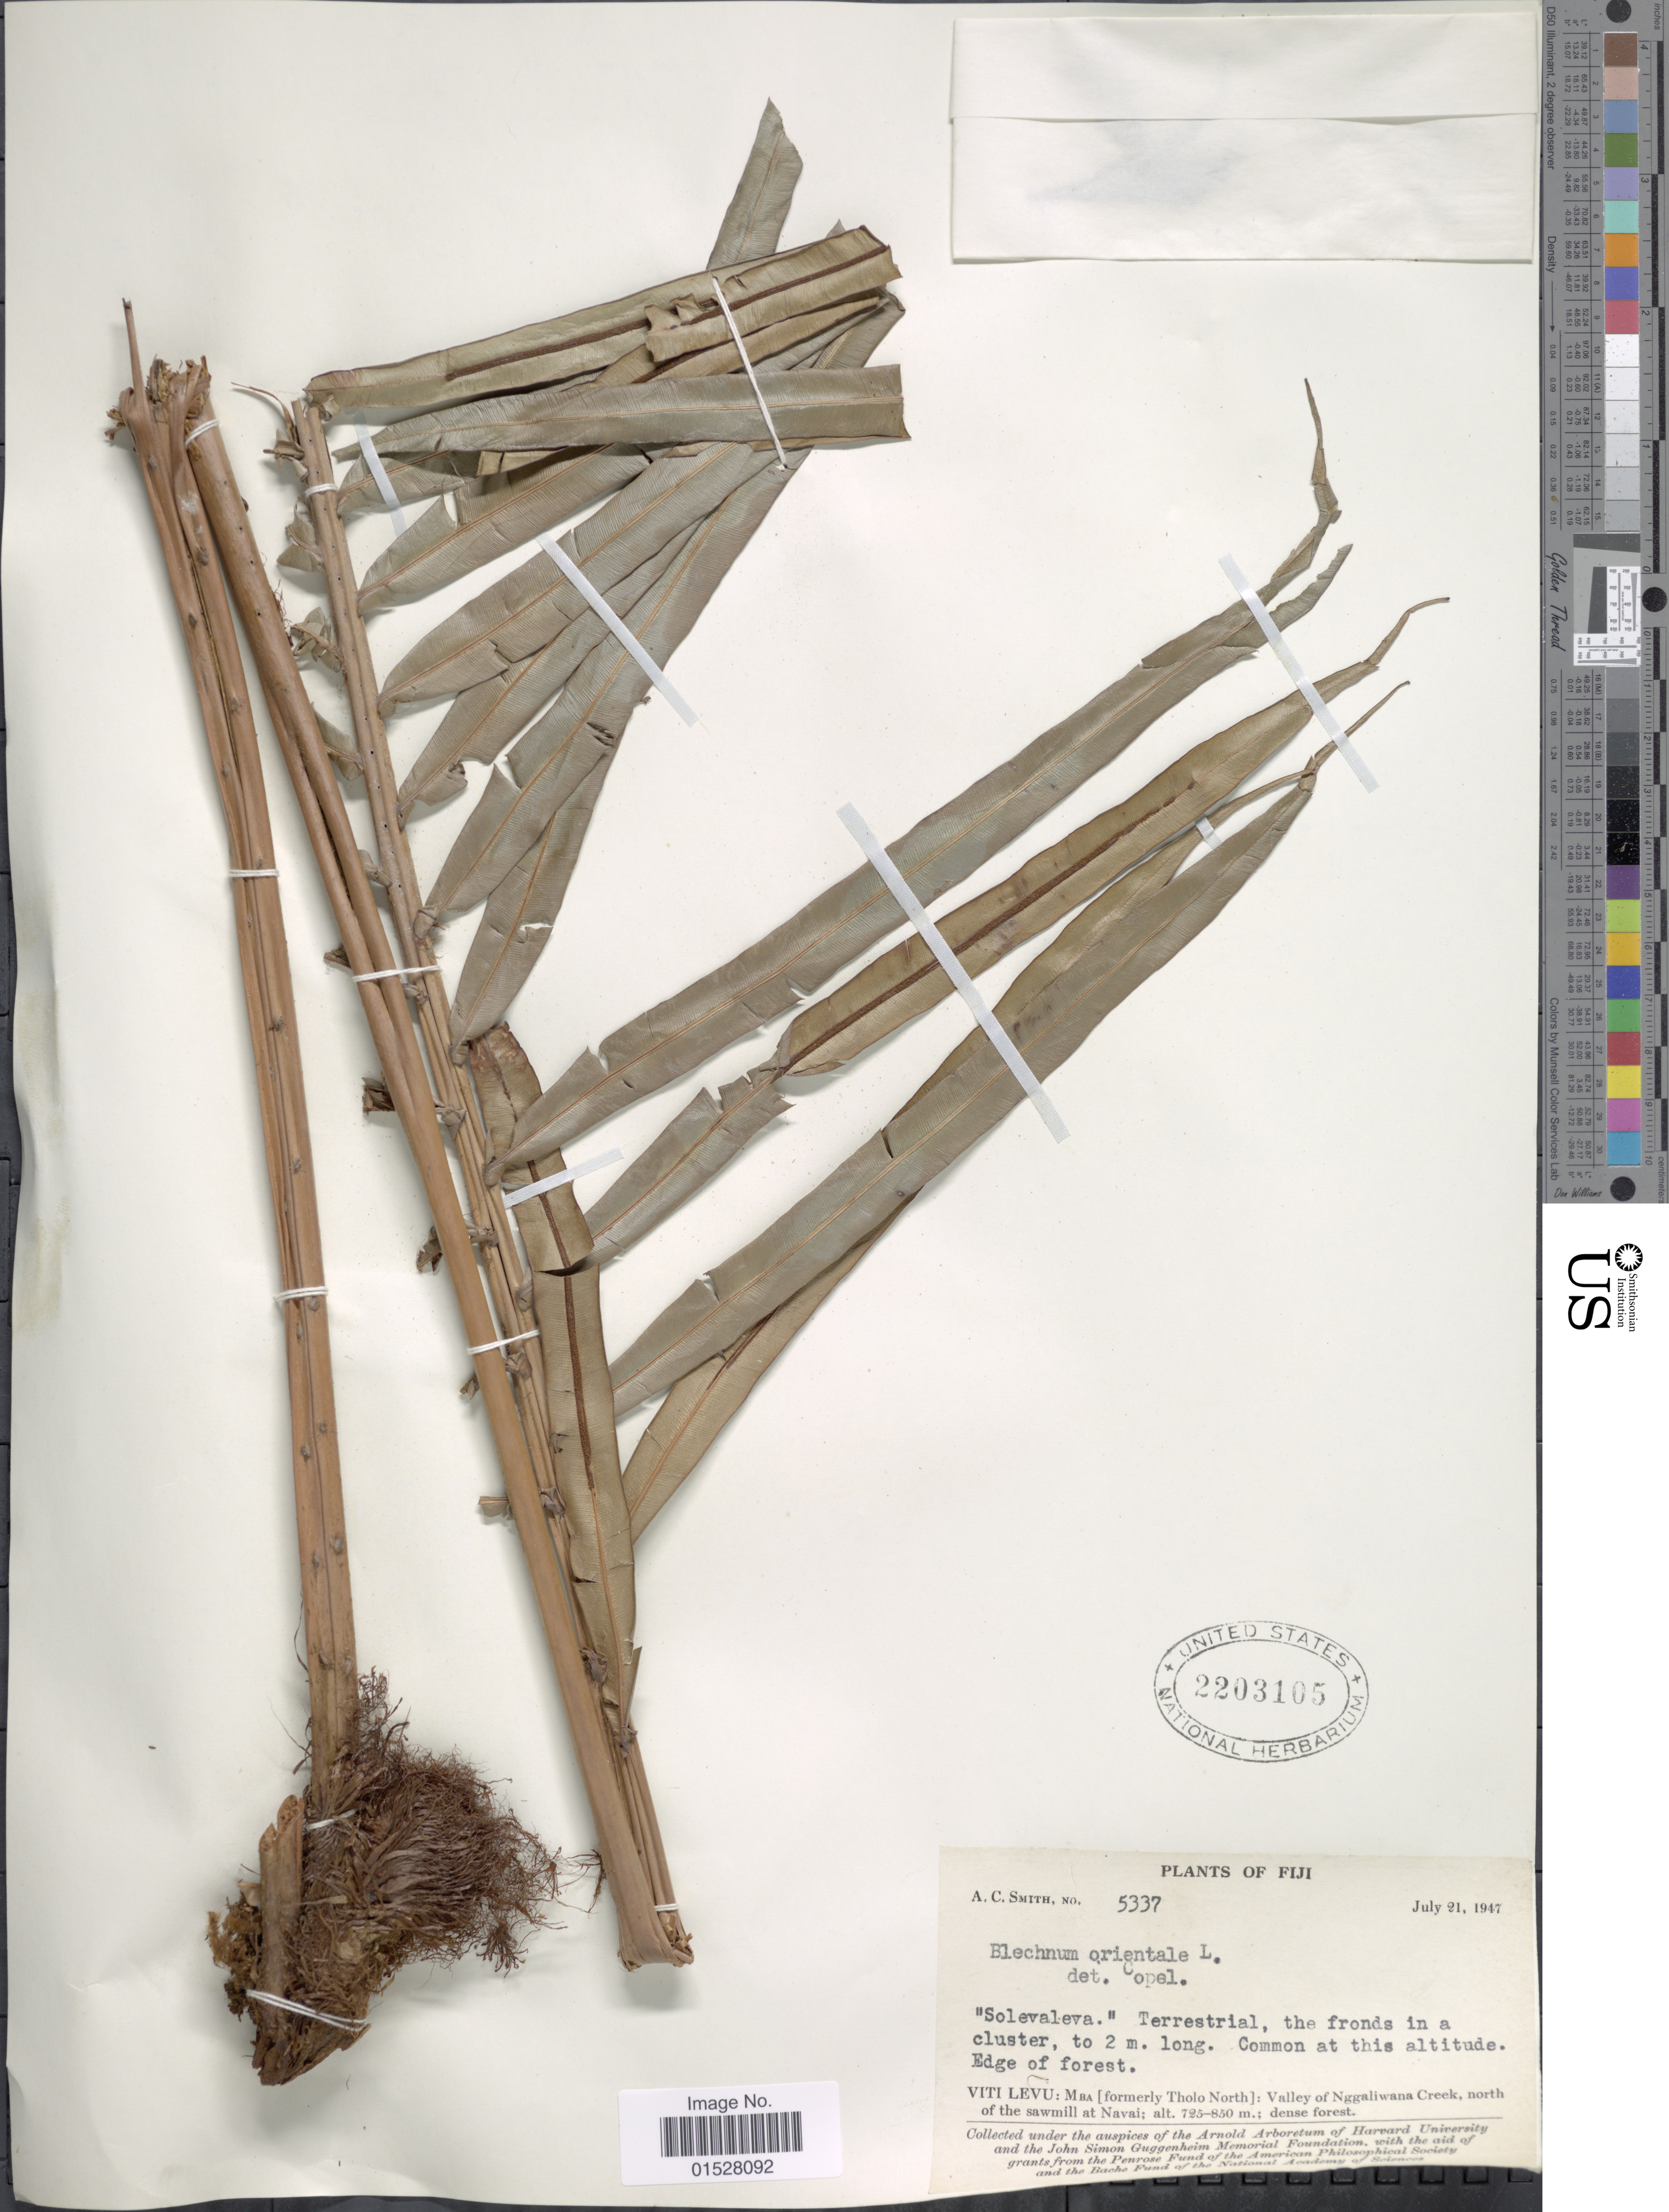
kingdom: Plantae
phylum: Tracheophyta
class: Polypodiopsida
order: Polypodiales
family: Blechnaceae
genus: Blechnum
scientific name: Blechnum orientale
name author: L.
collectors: A. C. Smith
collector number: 5337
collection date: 1947-07-21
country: Fiji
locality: Viti Levu: Mba (formerly Tholo North): Valley of Nggaliwana Creek, north of the sawmill at Navai.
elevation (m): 725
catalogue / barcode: US 2203105